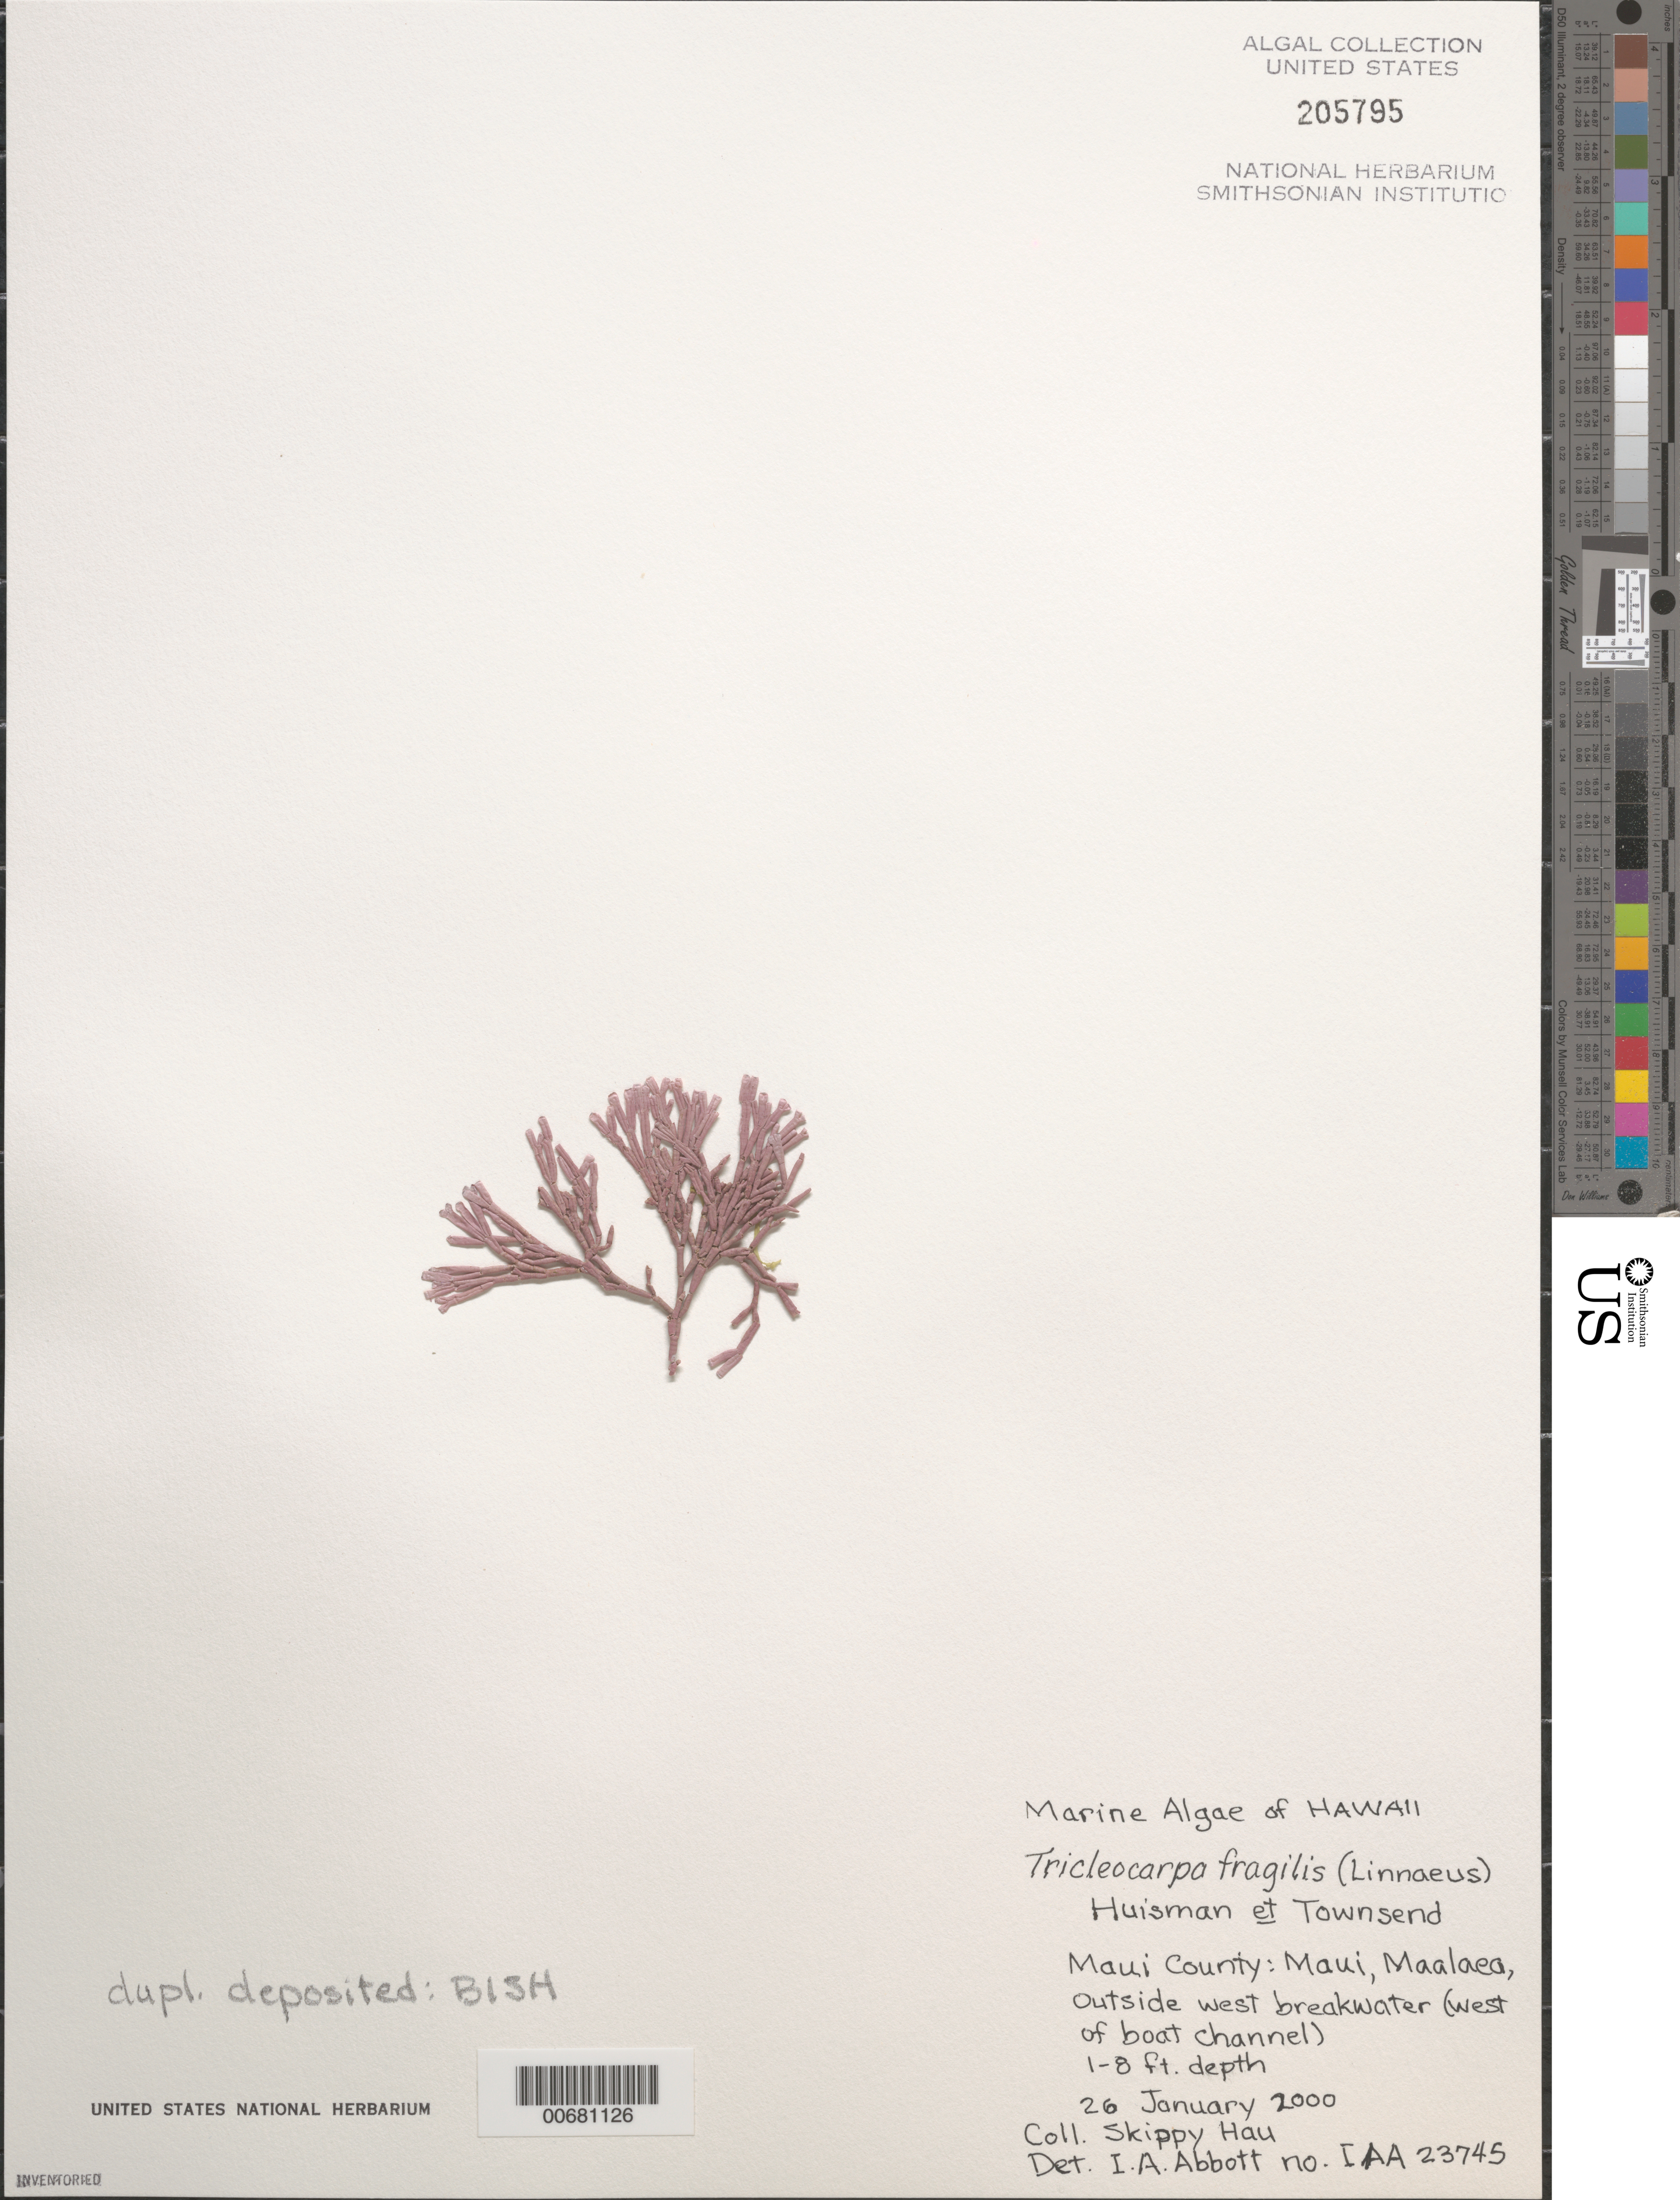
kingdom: Plantae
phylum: Rhodophyta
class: Florideophyceae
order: Nemaliales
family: Galaxauraceae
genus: Tricleocarpa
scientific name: Tricleocarpa fragilis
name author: (L.) Huisman & R.A. Towns.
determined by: Abbott, Isabella A.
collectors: S. Hau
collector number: IAA 23745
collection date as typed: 26 Jan 2000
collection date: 2000-01-26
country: United States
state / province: Hawaii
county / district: Maui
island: Maui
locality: Maalaea, outside west breakwater (west of boat channel)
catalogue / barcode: US 205795